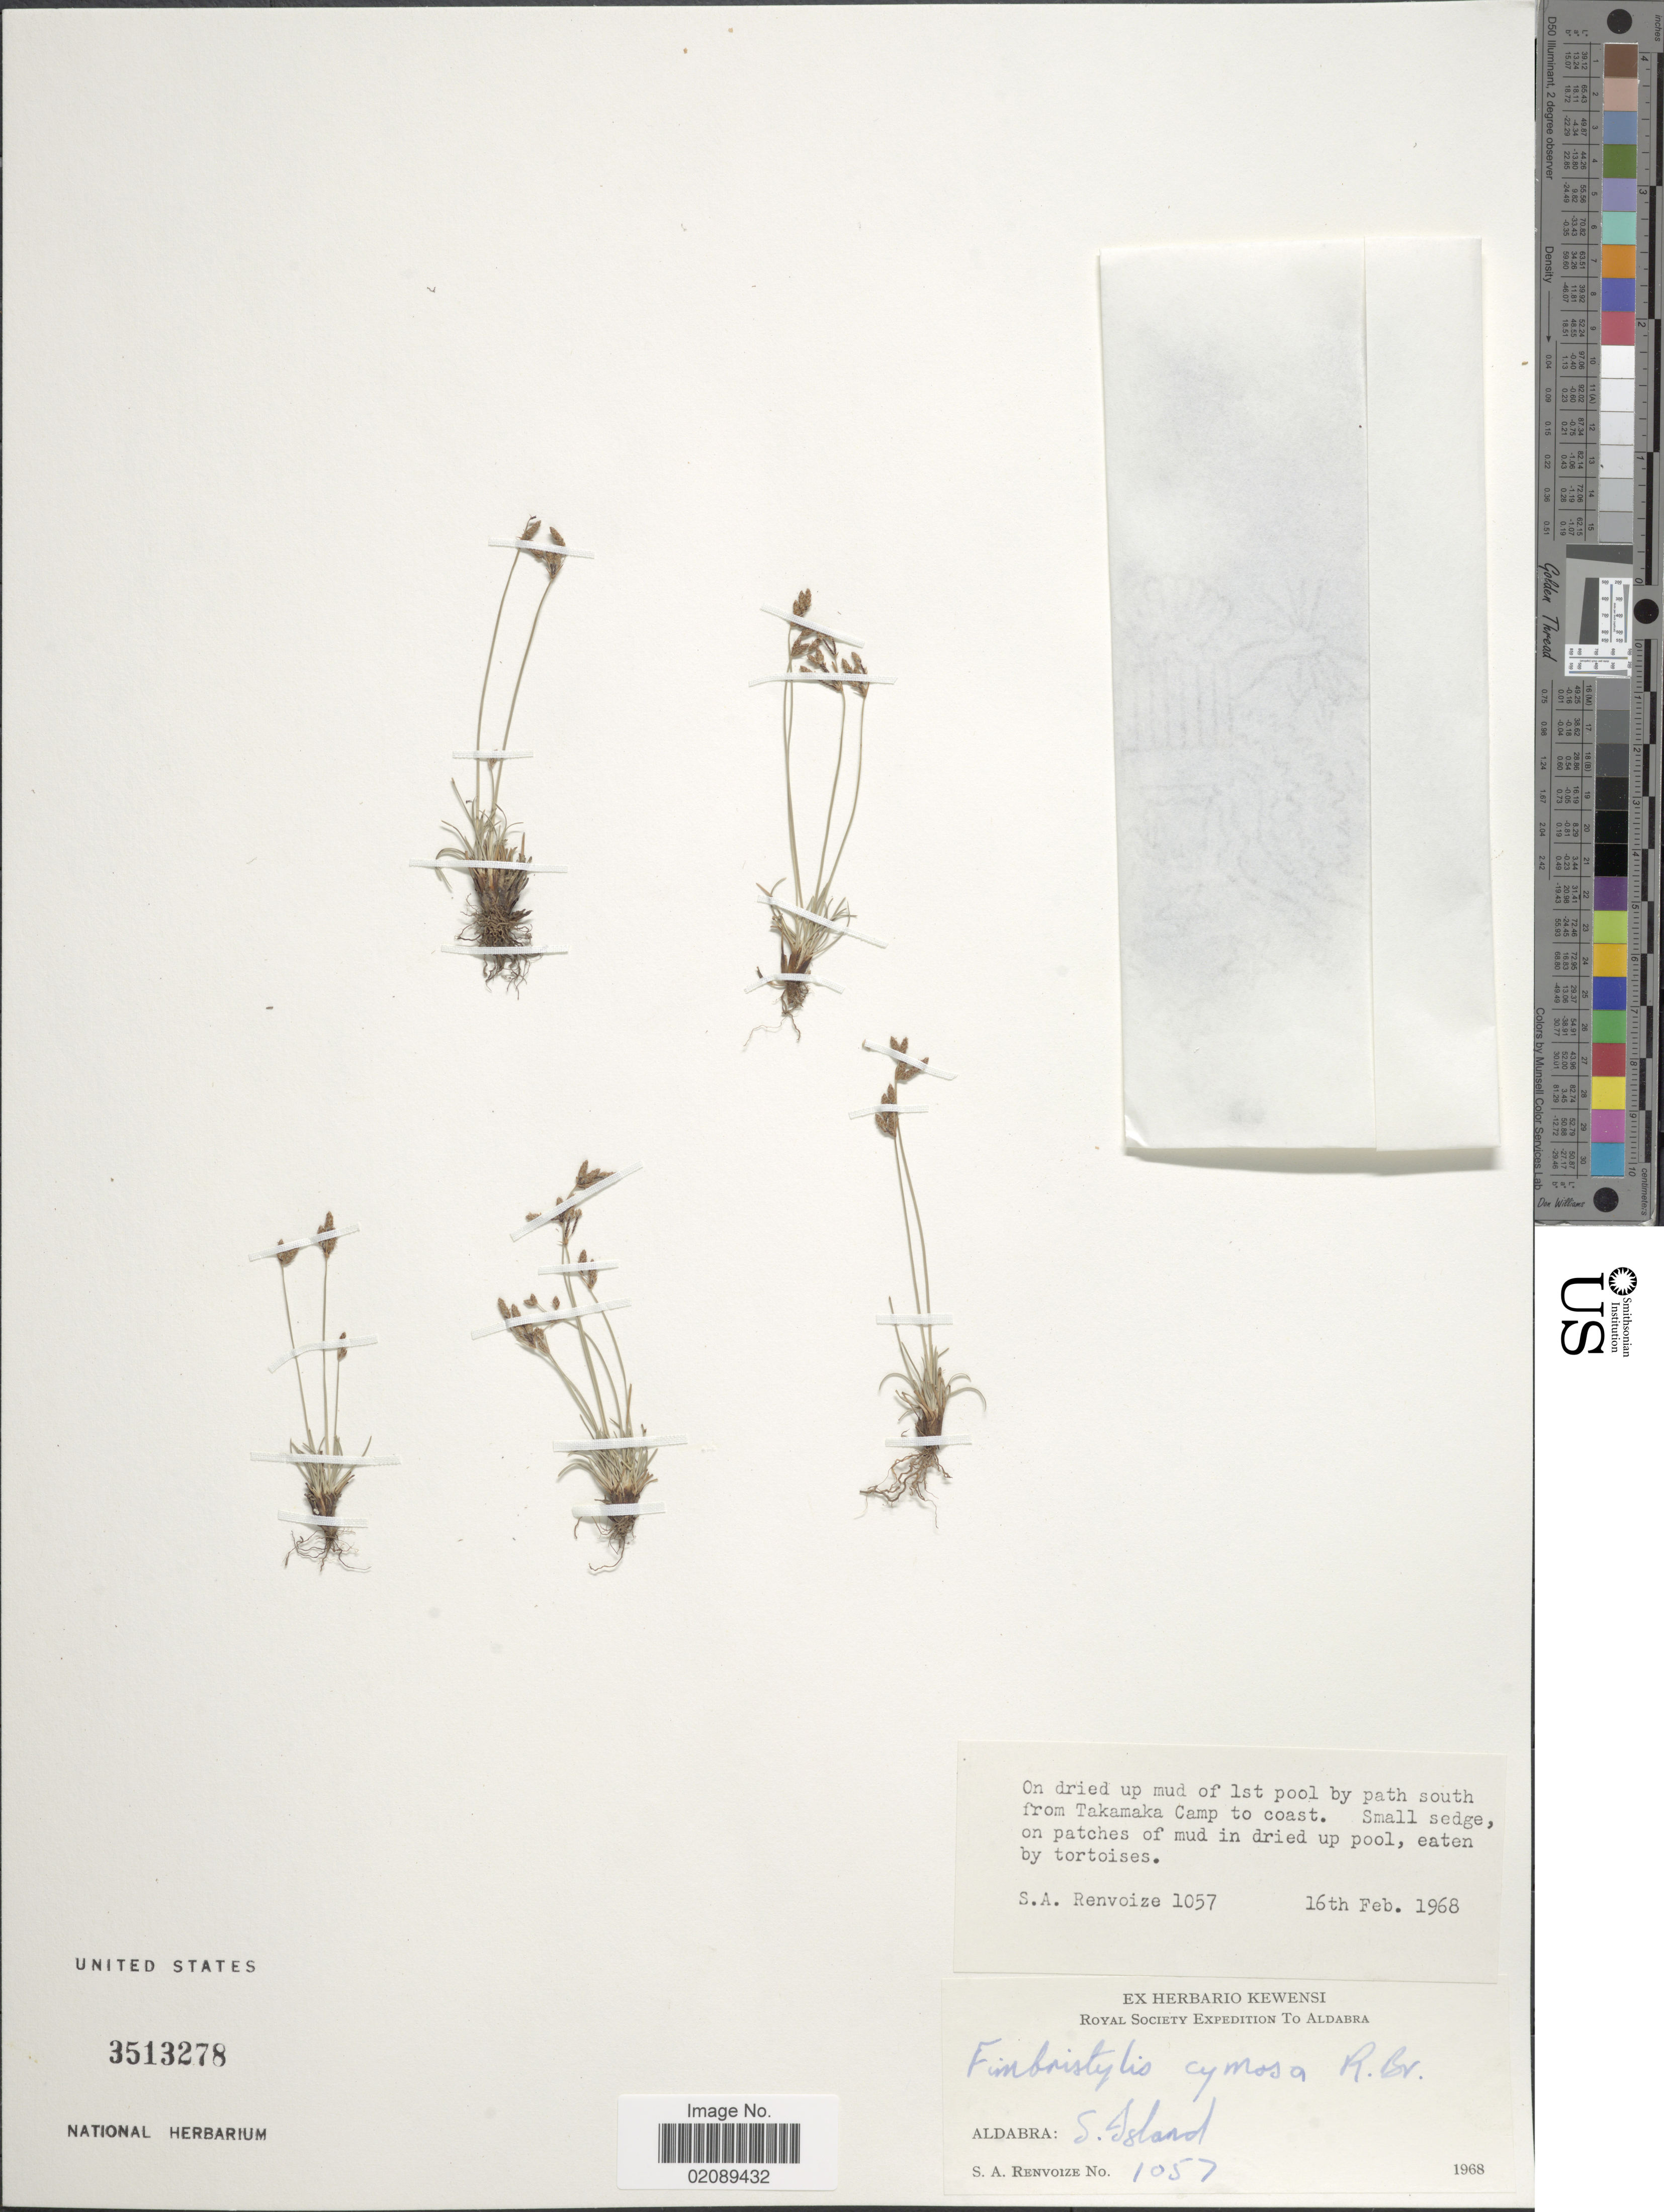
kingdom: Plantae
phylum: Tracheophyta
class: Liliopsida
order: Poales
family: Cyperaceae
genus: Fimbristylis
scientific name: Fimbristylis cymosa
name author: R. Br.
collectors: S. A. Renvoize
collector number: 1057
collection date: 1968-02-16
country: Seychelles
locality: Aldabra: S. Island, Royal Society, on dried mud of 1st pool by path south from Takamaka Camp to coast, small sedge on patches of mud in dried up pool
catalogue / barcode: US 3513278